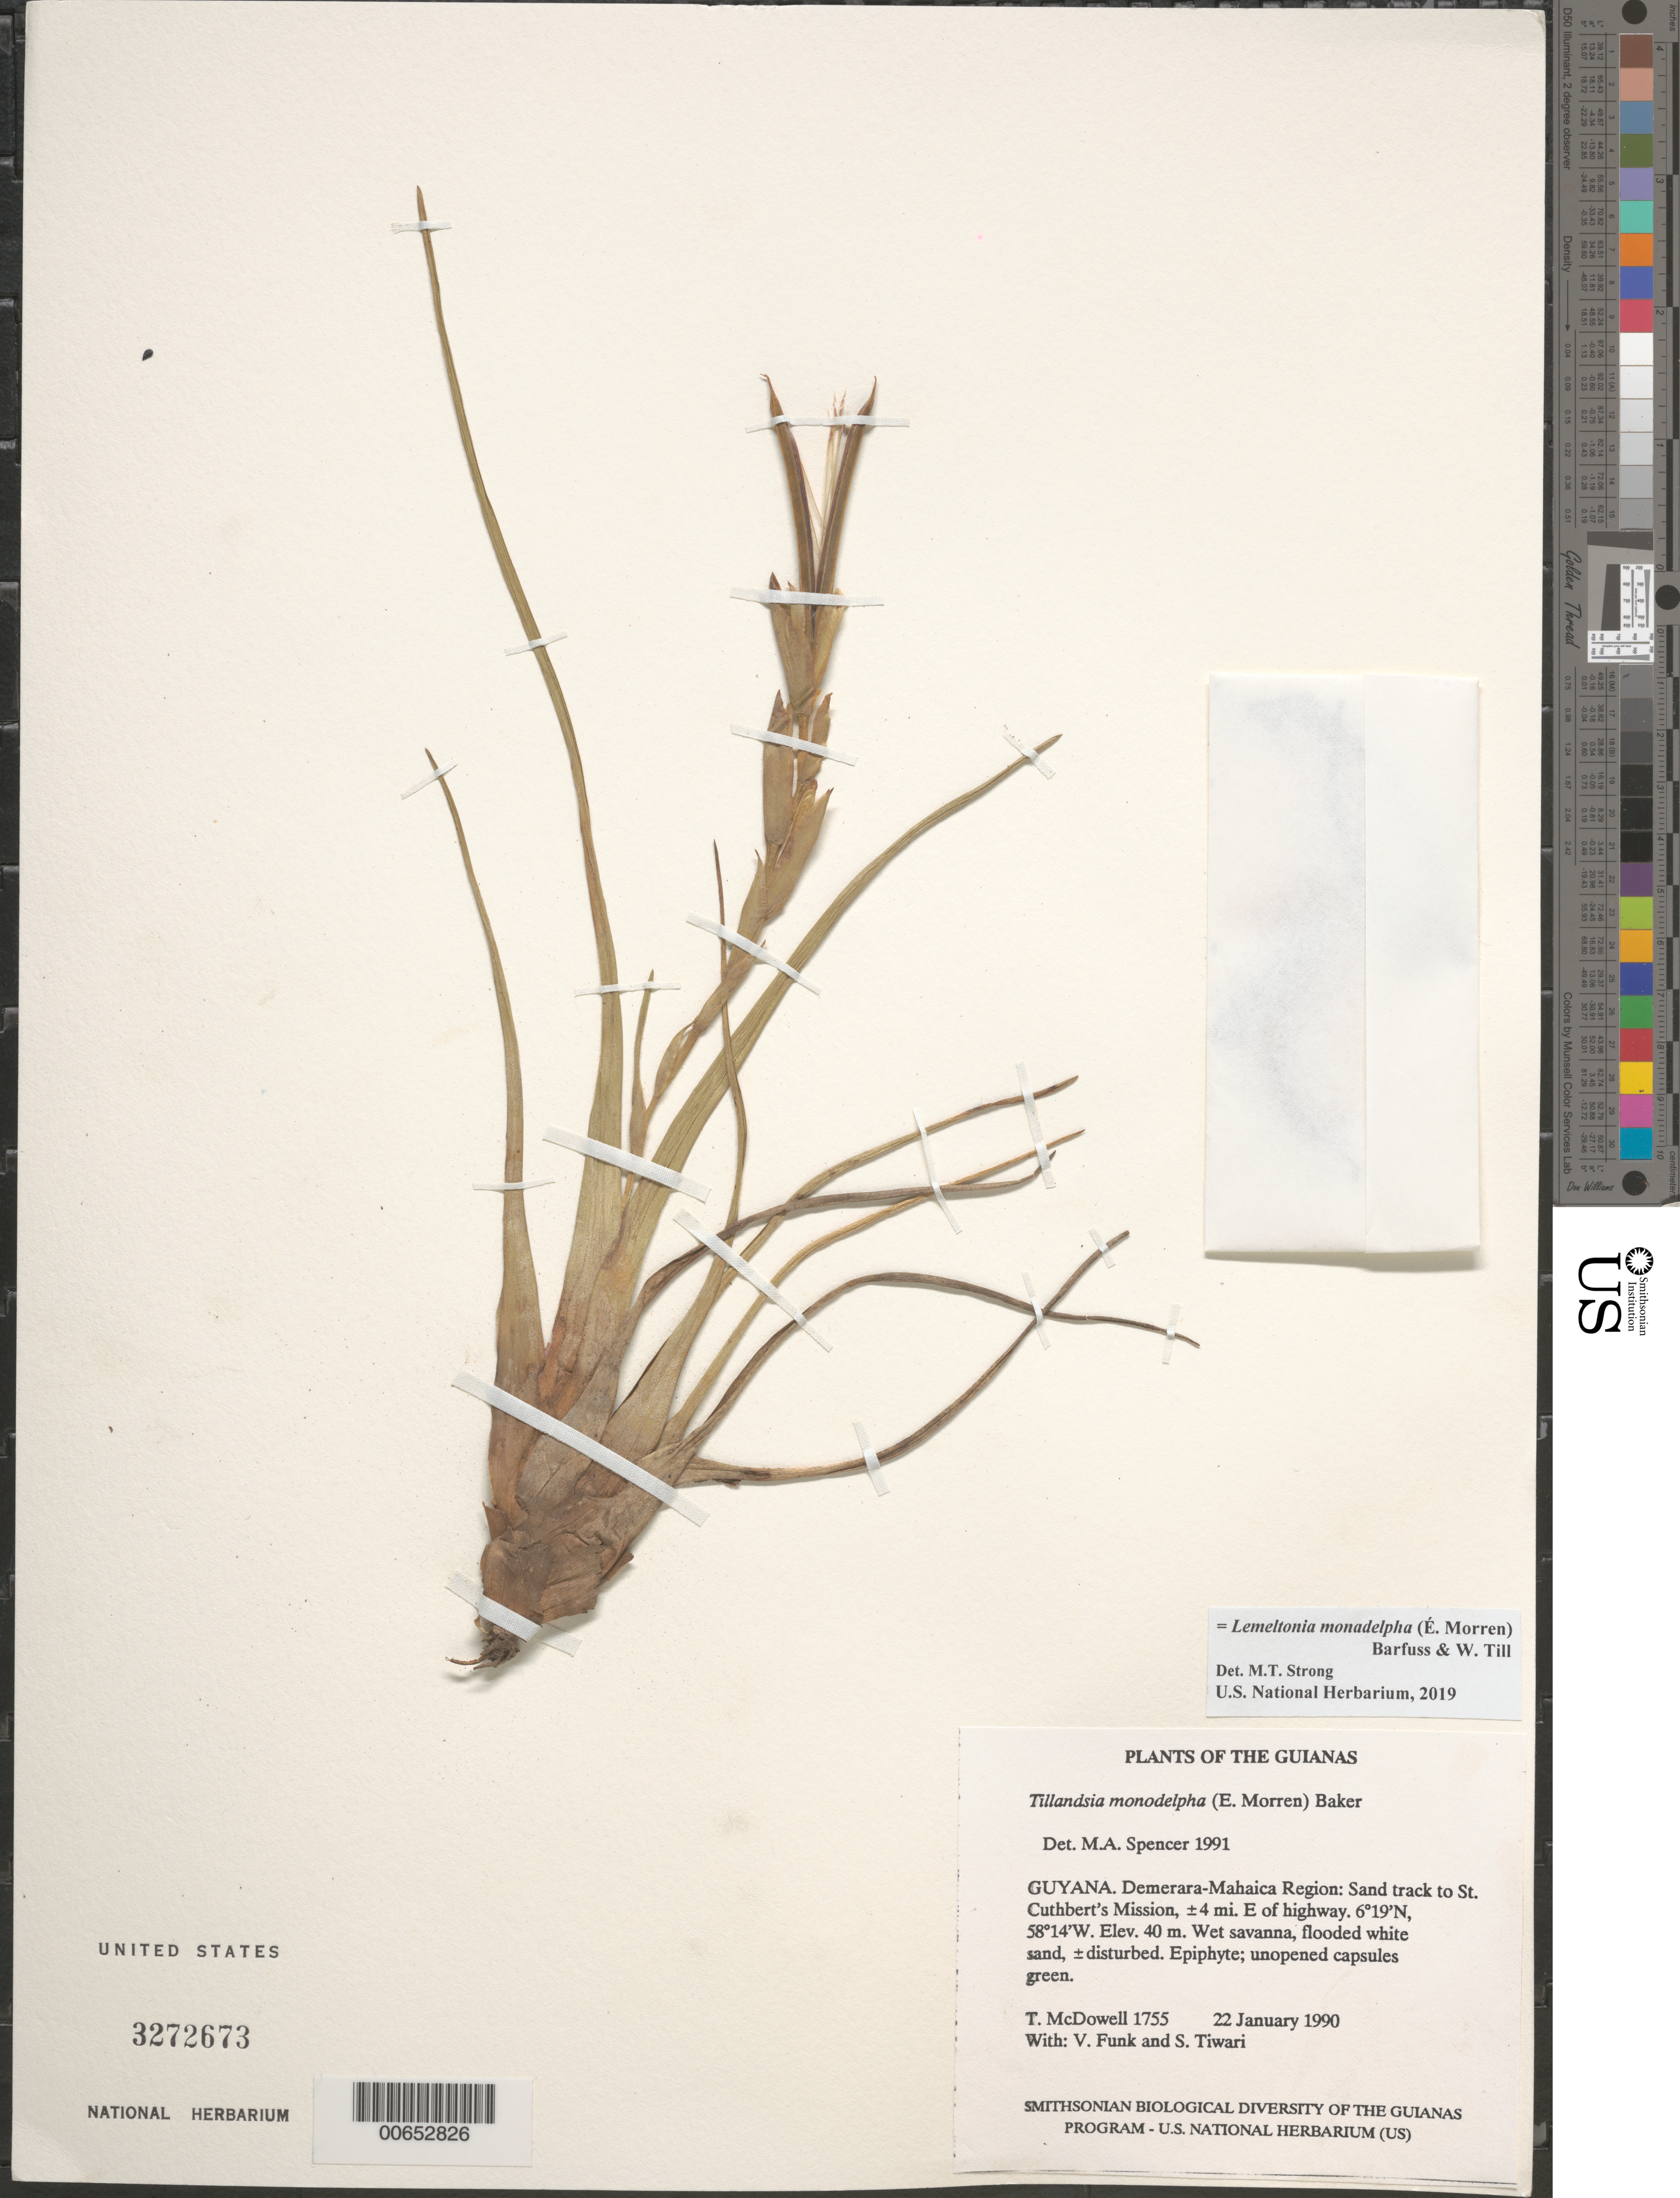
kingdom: Plantae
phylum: Tracheophyta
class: Liliopsida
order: Poales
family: Bromeliaceae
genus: Lemeltonia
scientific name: Lemeltonia monadelpha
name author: (É. Morren) Barfuss & W. Till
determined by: Strong, M. T., (US), Smithsonian Institution - National Museum of Natural History (UNITED STATES)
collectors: T. McDowell, V. Funk & S. Tiwari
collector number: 1755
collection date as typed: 22 January 1990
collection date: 1990-01-22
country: Guyana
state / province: Demerara-Mahaica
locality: Sand track to St. Cuthbert's Mission, ±4 miles East of highway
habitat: Wet savanna, flooded white sand, ±disturbed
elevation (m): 40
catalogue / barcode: US 3272673